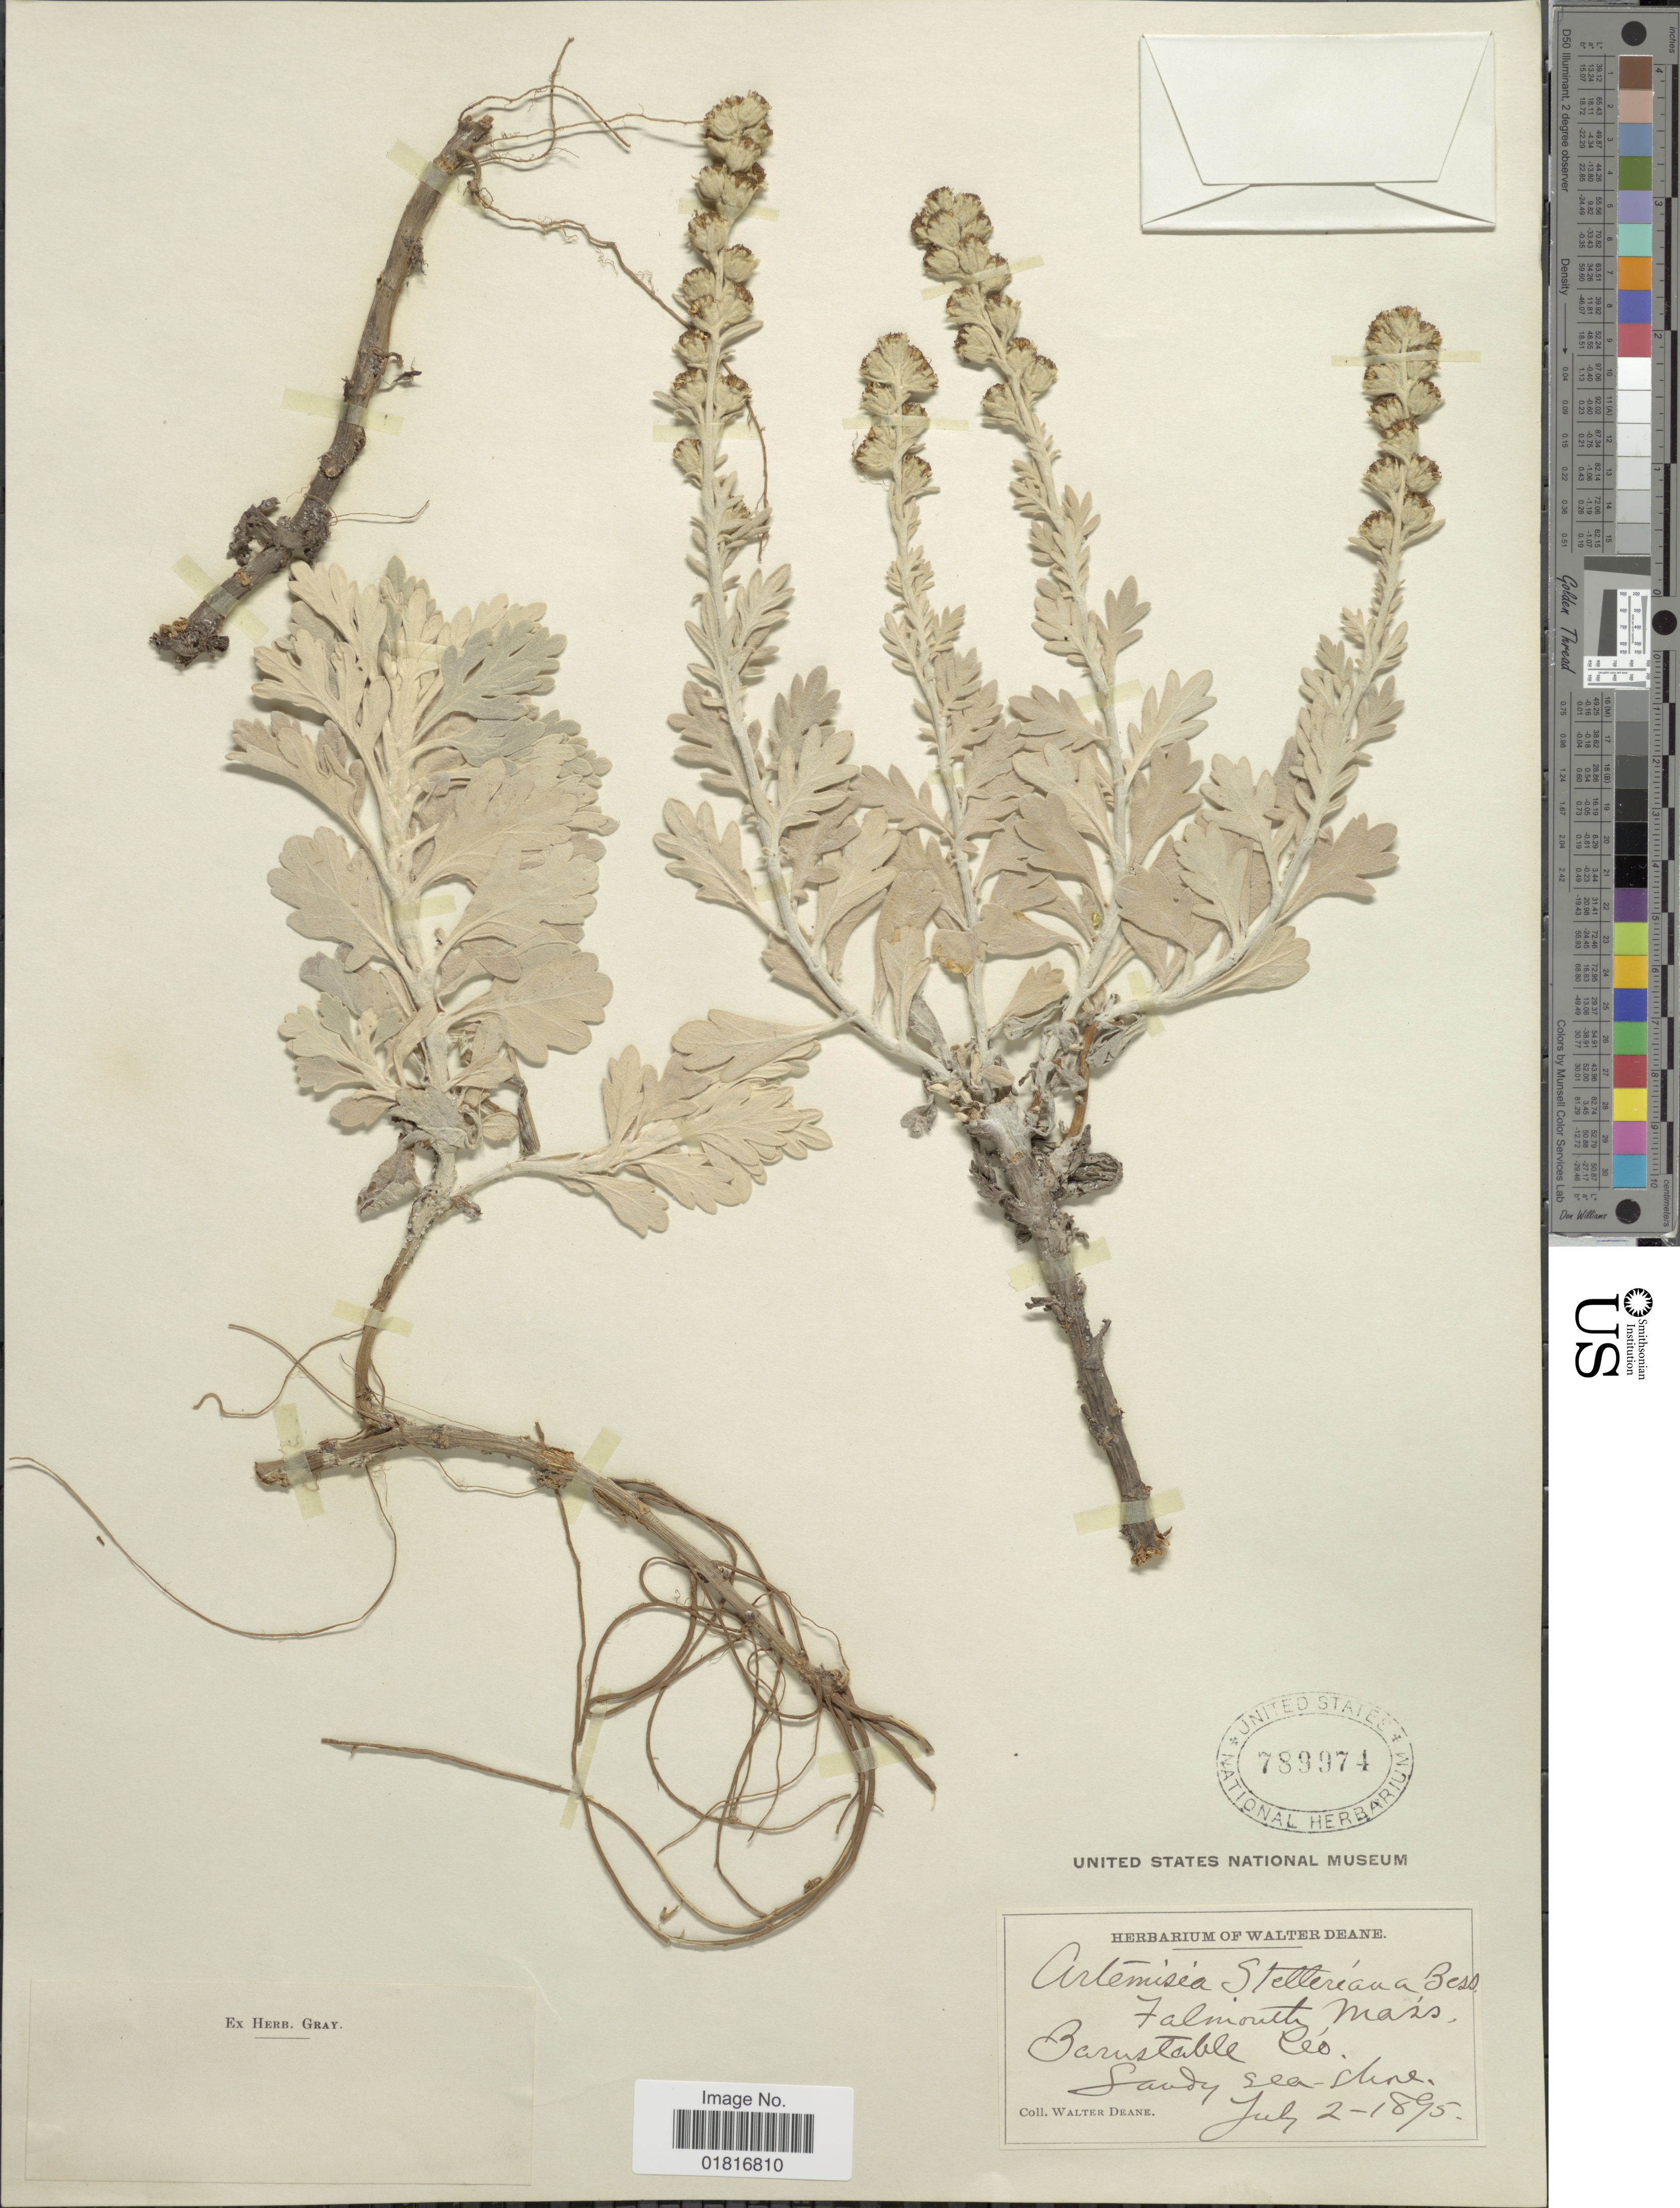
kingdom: Plantae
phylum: Tracheophyta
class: Magnoliopsida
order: Asterales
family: Asteraceae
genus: Artemisia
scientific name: Artemisia stelleriana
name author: Besser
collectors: W. Deane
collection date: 1895-07-02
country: United States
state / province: Massachusetts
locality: Falmouth, Barnstable Co, Sandy sea-shore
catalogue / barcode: US 789974